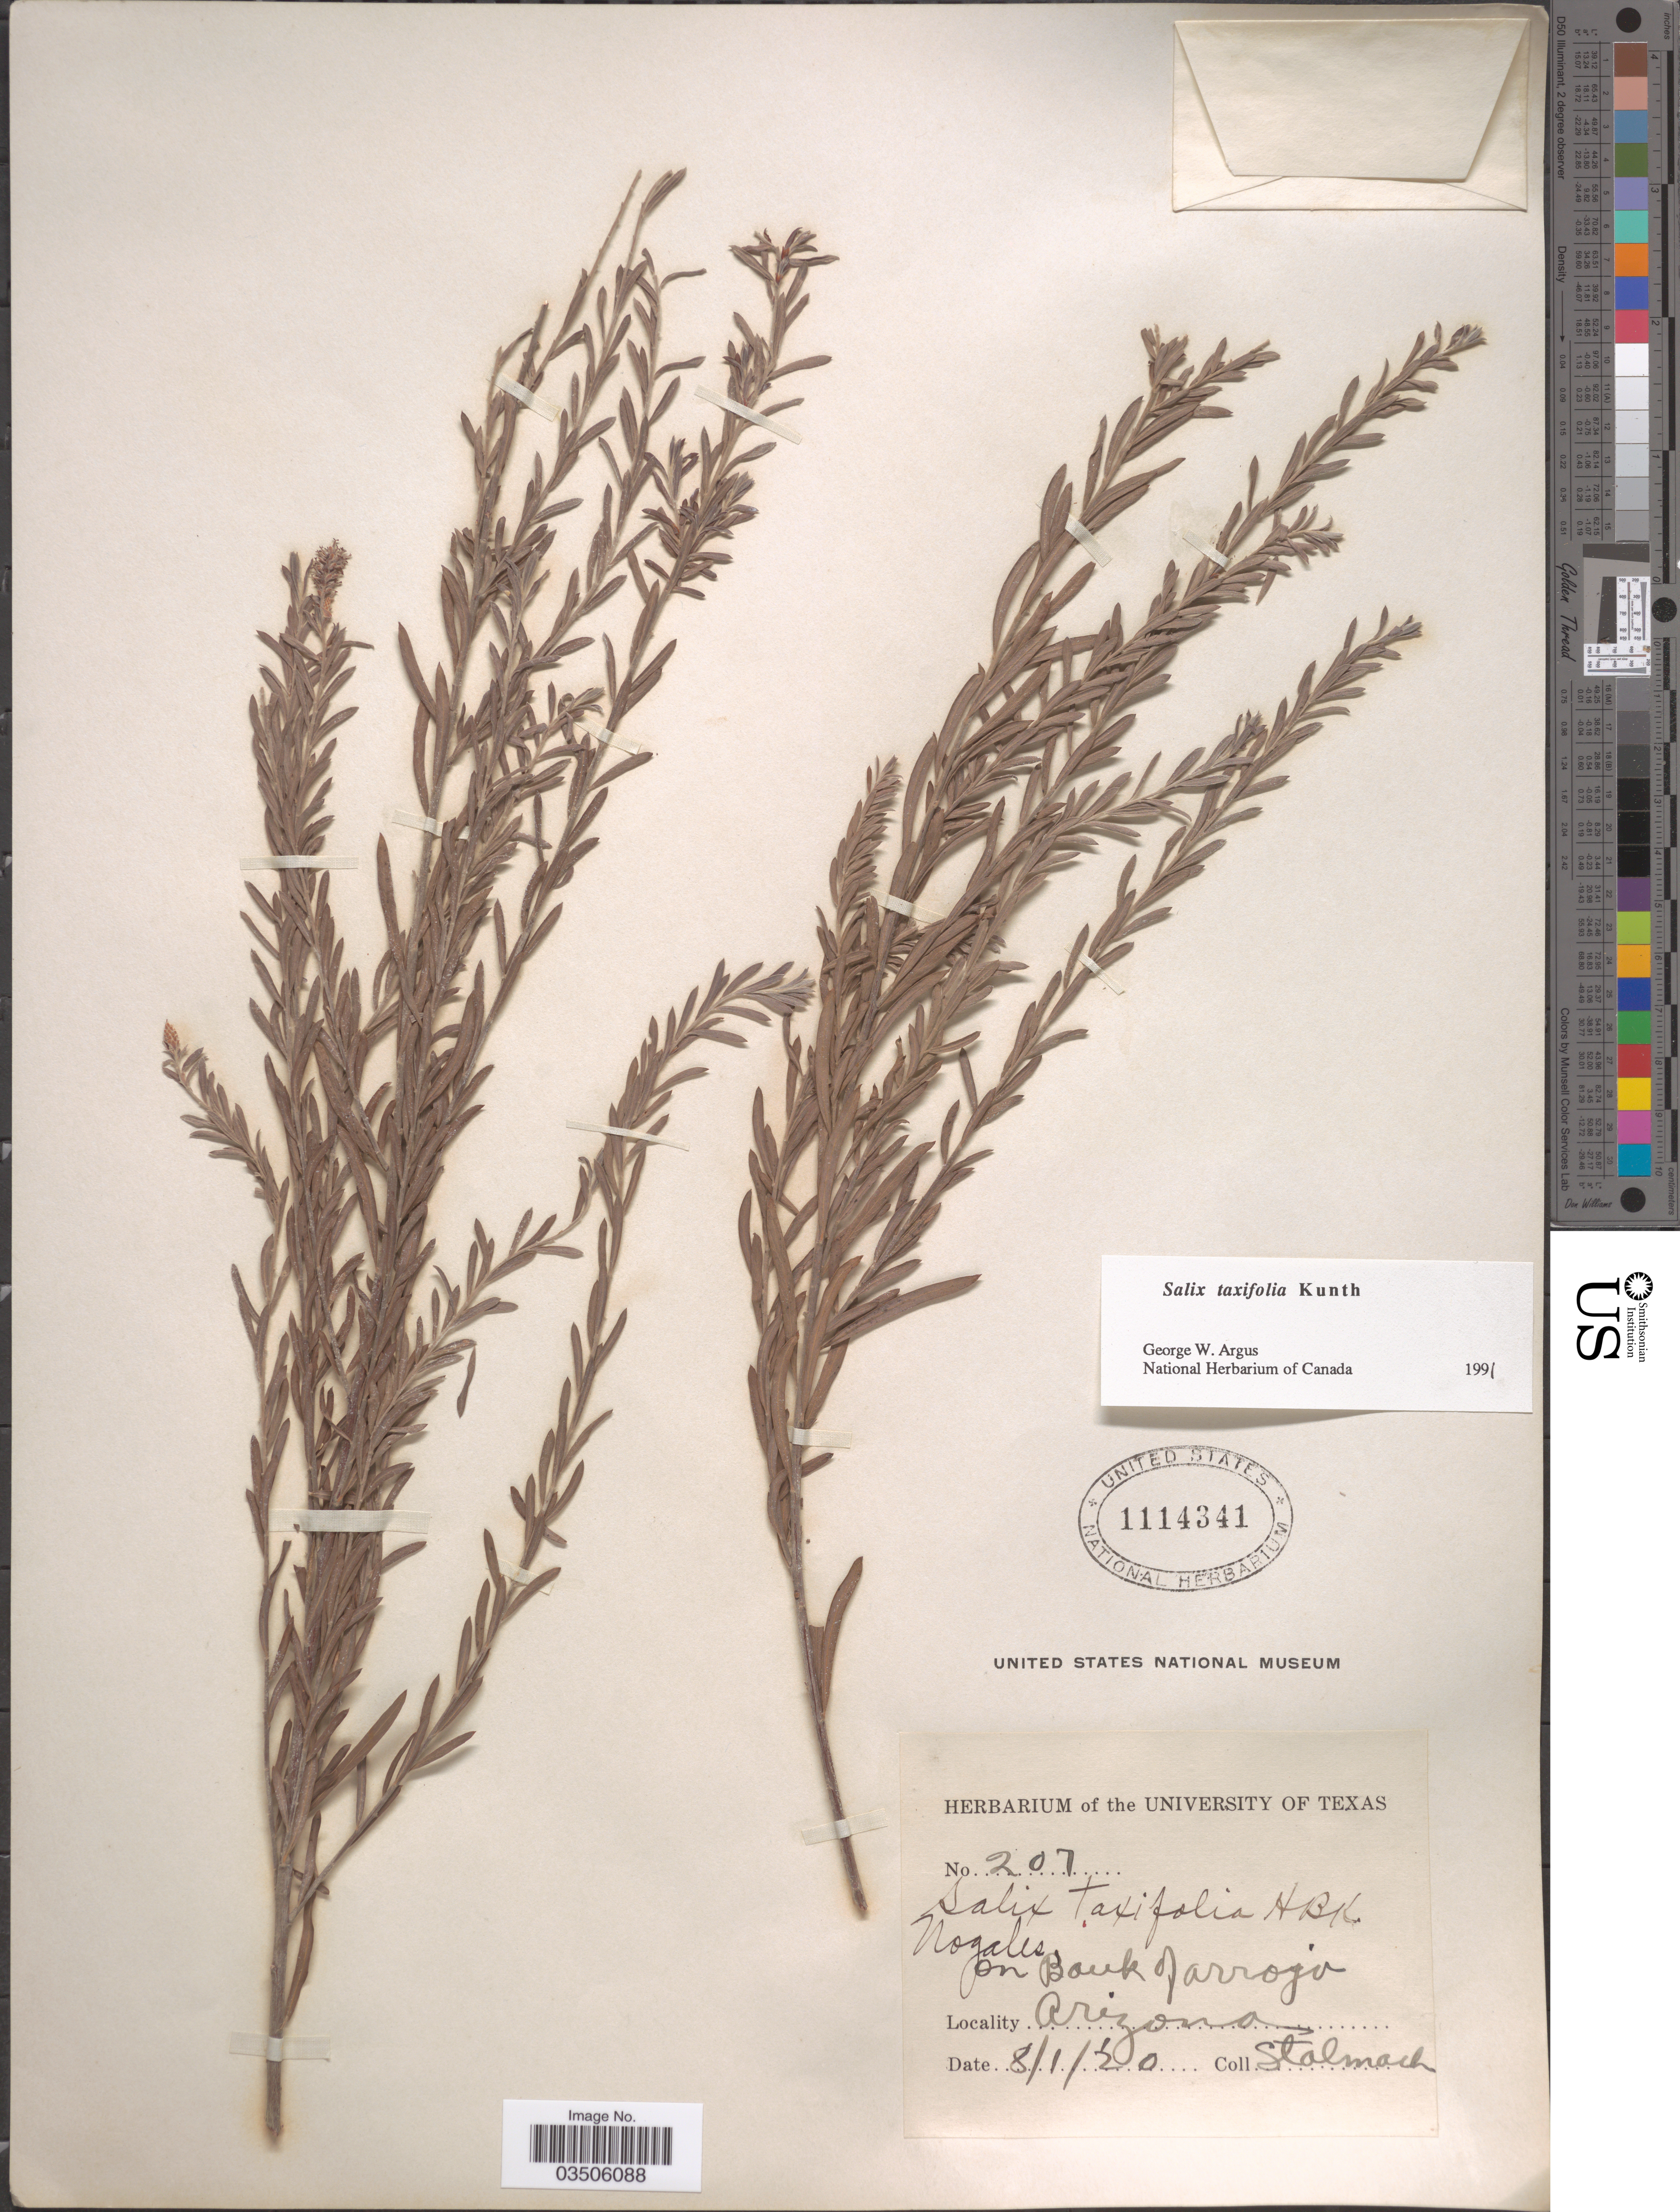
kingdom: Plantae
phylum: Tracheophyta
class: Magnoliopsida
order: Malpighiales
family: Salicaceae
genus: Salix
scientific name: Salix taxifolia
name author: Kunth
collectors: -. Stalmach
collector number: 207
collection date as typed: Transcribed d/m/y: 1/8/20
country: United States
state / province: Arizona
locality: Nogales on Bank of arroyo.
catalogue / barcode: US 1114341